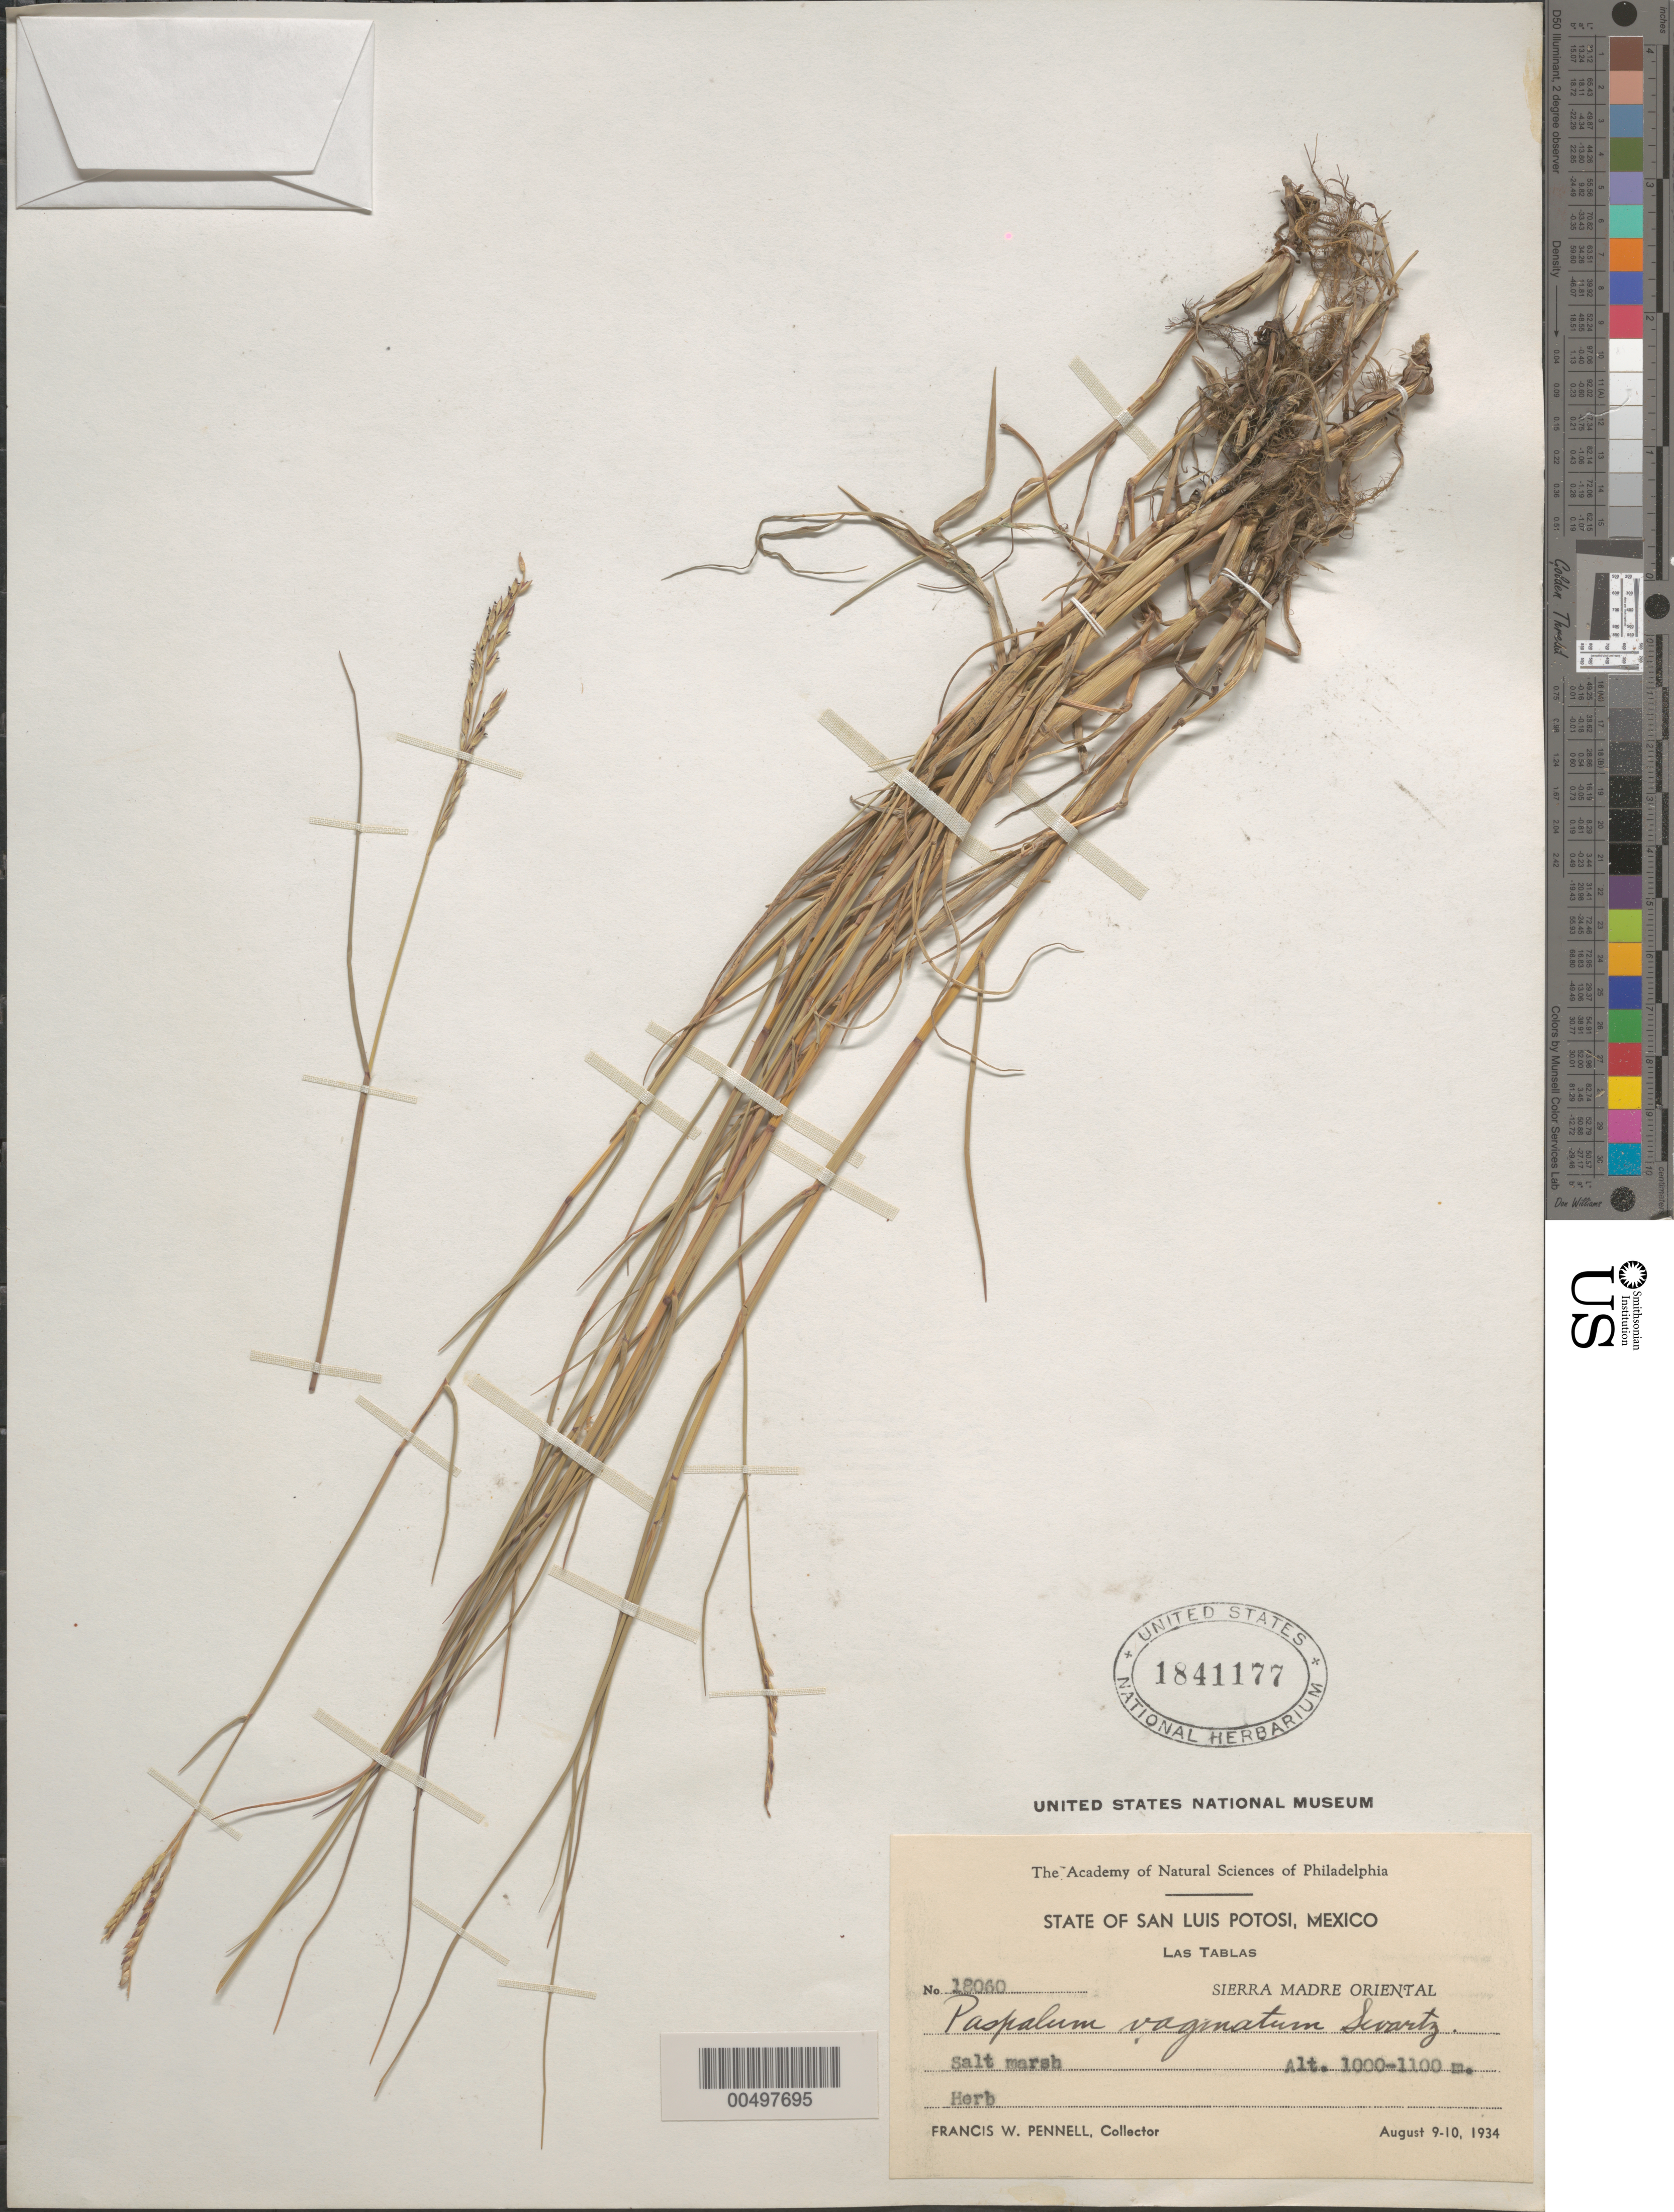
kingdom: Plantae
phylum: Tracheophyta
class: Liliopsida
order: Poales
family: Poaceae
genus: Paspalum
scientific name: Paspalum distichum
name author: L.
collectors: F. W. Pennell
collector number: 18060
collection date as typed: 9 Aug 1934 to 10 Aug 1934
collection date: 1934-08-09/1934-08-10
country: Mexico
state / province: San Luis Potosi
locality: Las Tablas, Sierra Madre Oriental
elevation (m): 1000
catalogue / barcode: US 1841177